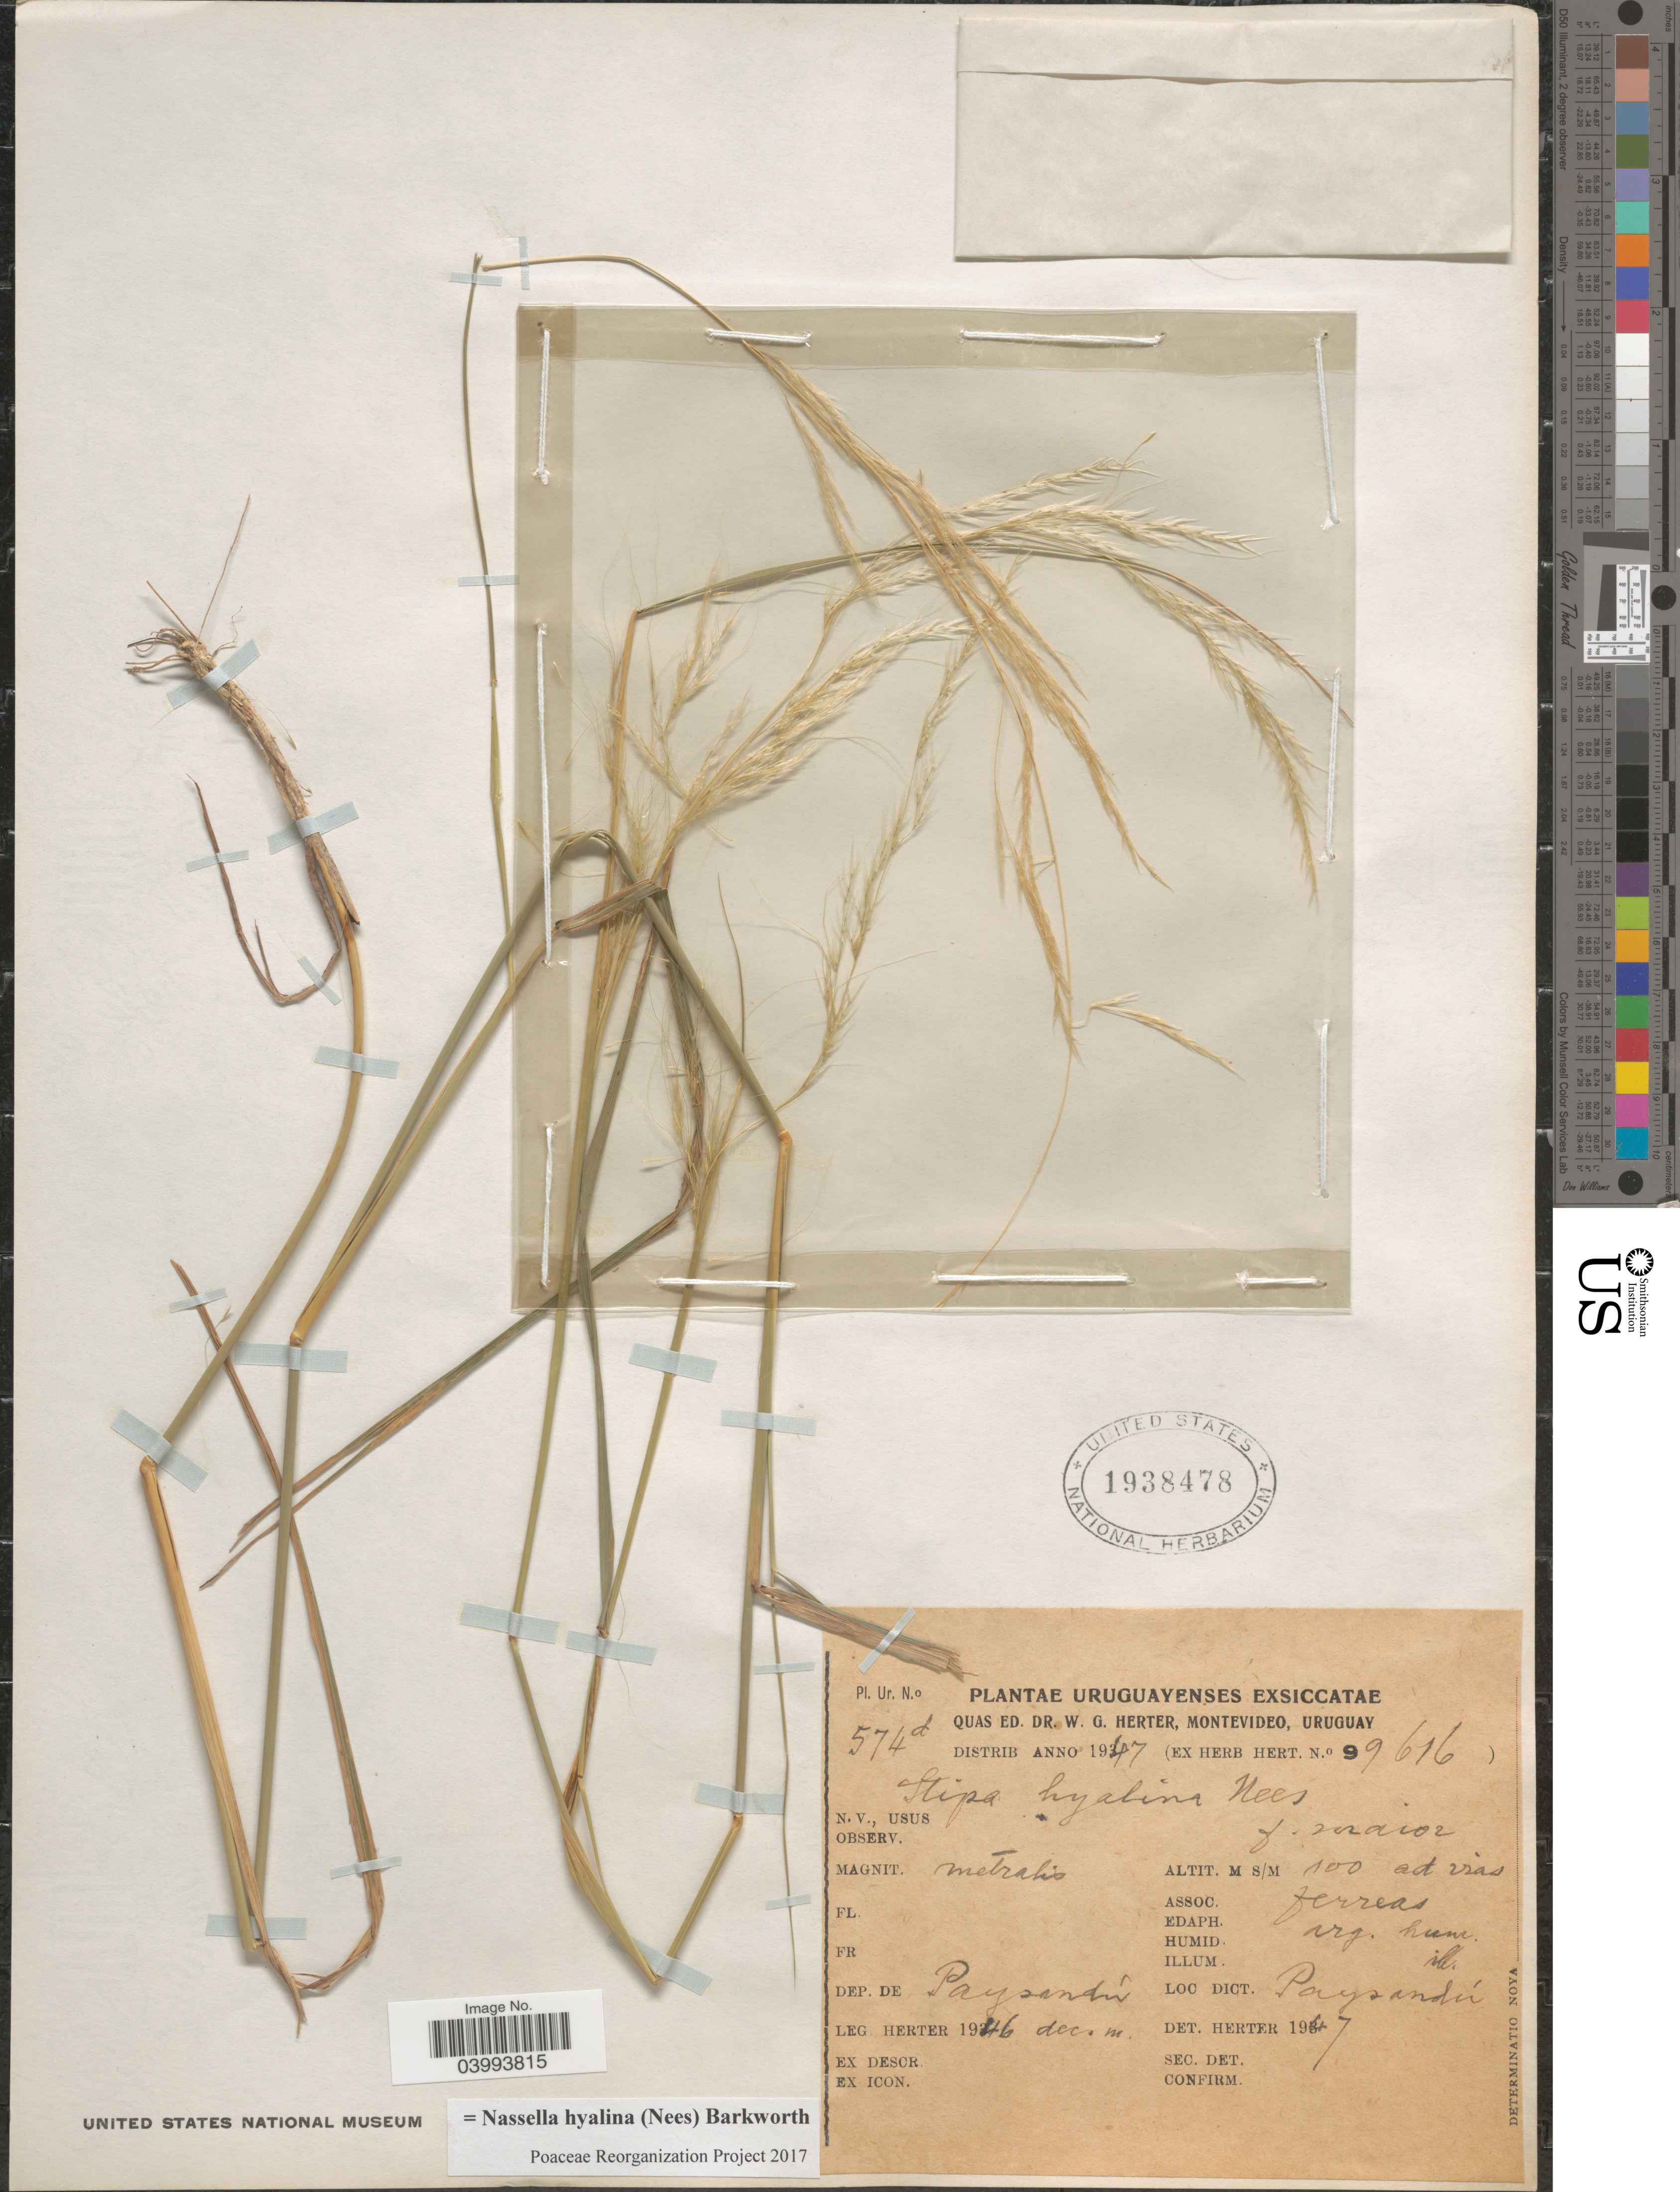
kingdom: Plantae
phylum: Tracheophyta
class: Liliopsida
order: Poales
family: Poaceae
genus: Nassella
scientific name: Nassella hyalina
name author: (Nees) Barkworth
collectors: W. G. Herter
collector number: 99616/574d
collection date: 1946-12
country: Uruguay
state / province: Paysandu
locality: Dep. de Paysandú. Dict. Paysandú.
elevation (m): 100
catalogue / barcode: US 1938478